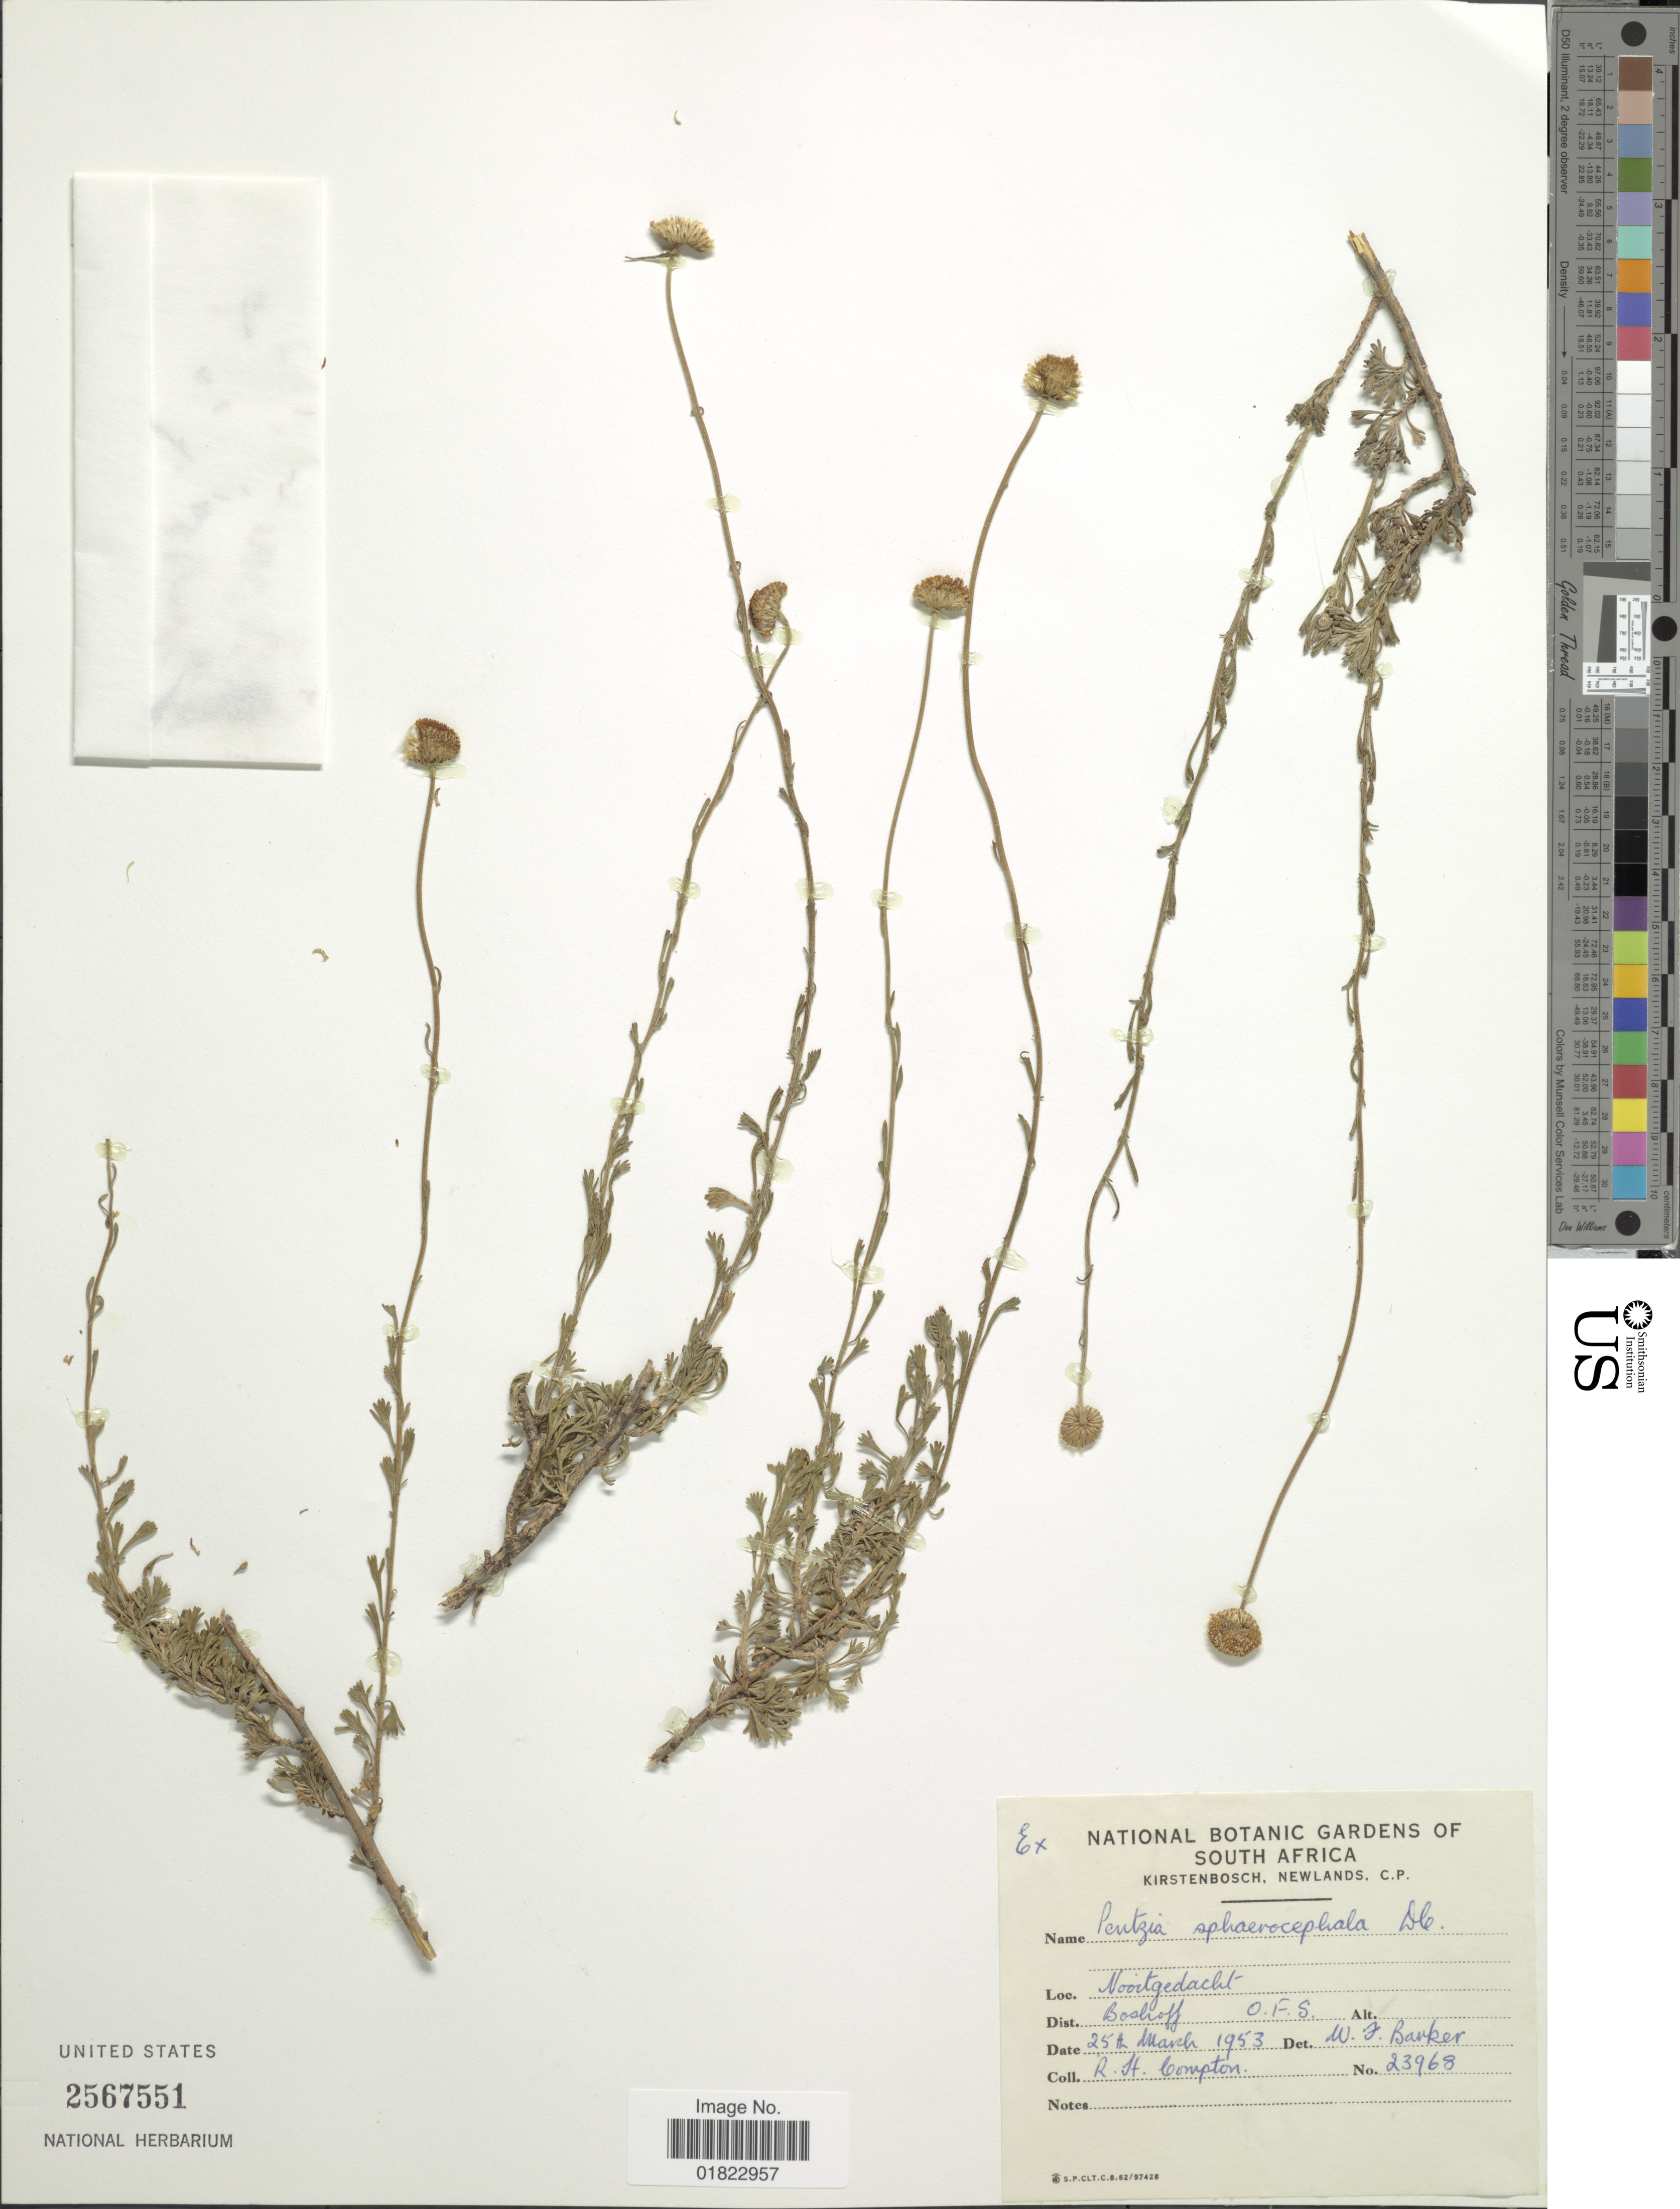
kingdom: Plantae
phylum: Tracheophyta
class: Magnoliopsida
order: Asterales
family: Asteraceae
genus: Pentzia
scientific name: Pentzia sphaerocephala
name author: DC.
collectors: R. H. Compton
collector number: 23968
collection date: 1953-03-25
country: South Africa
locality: Nooitgedacht, Dist Boshoff. O.F.S.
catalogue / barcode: US 2567551